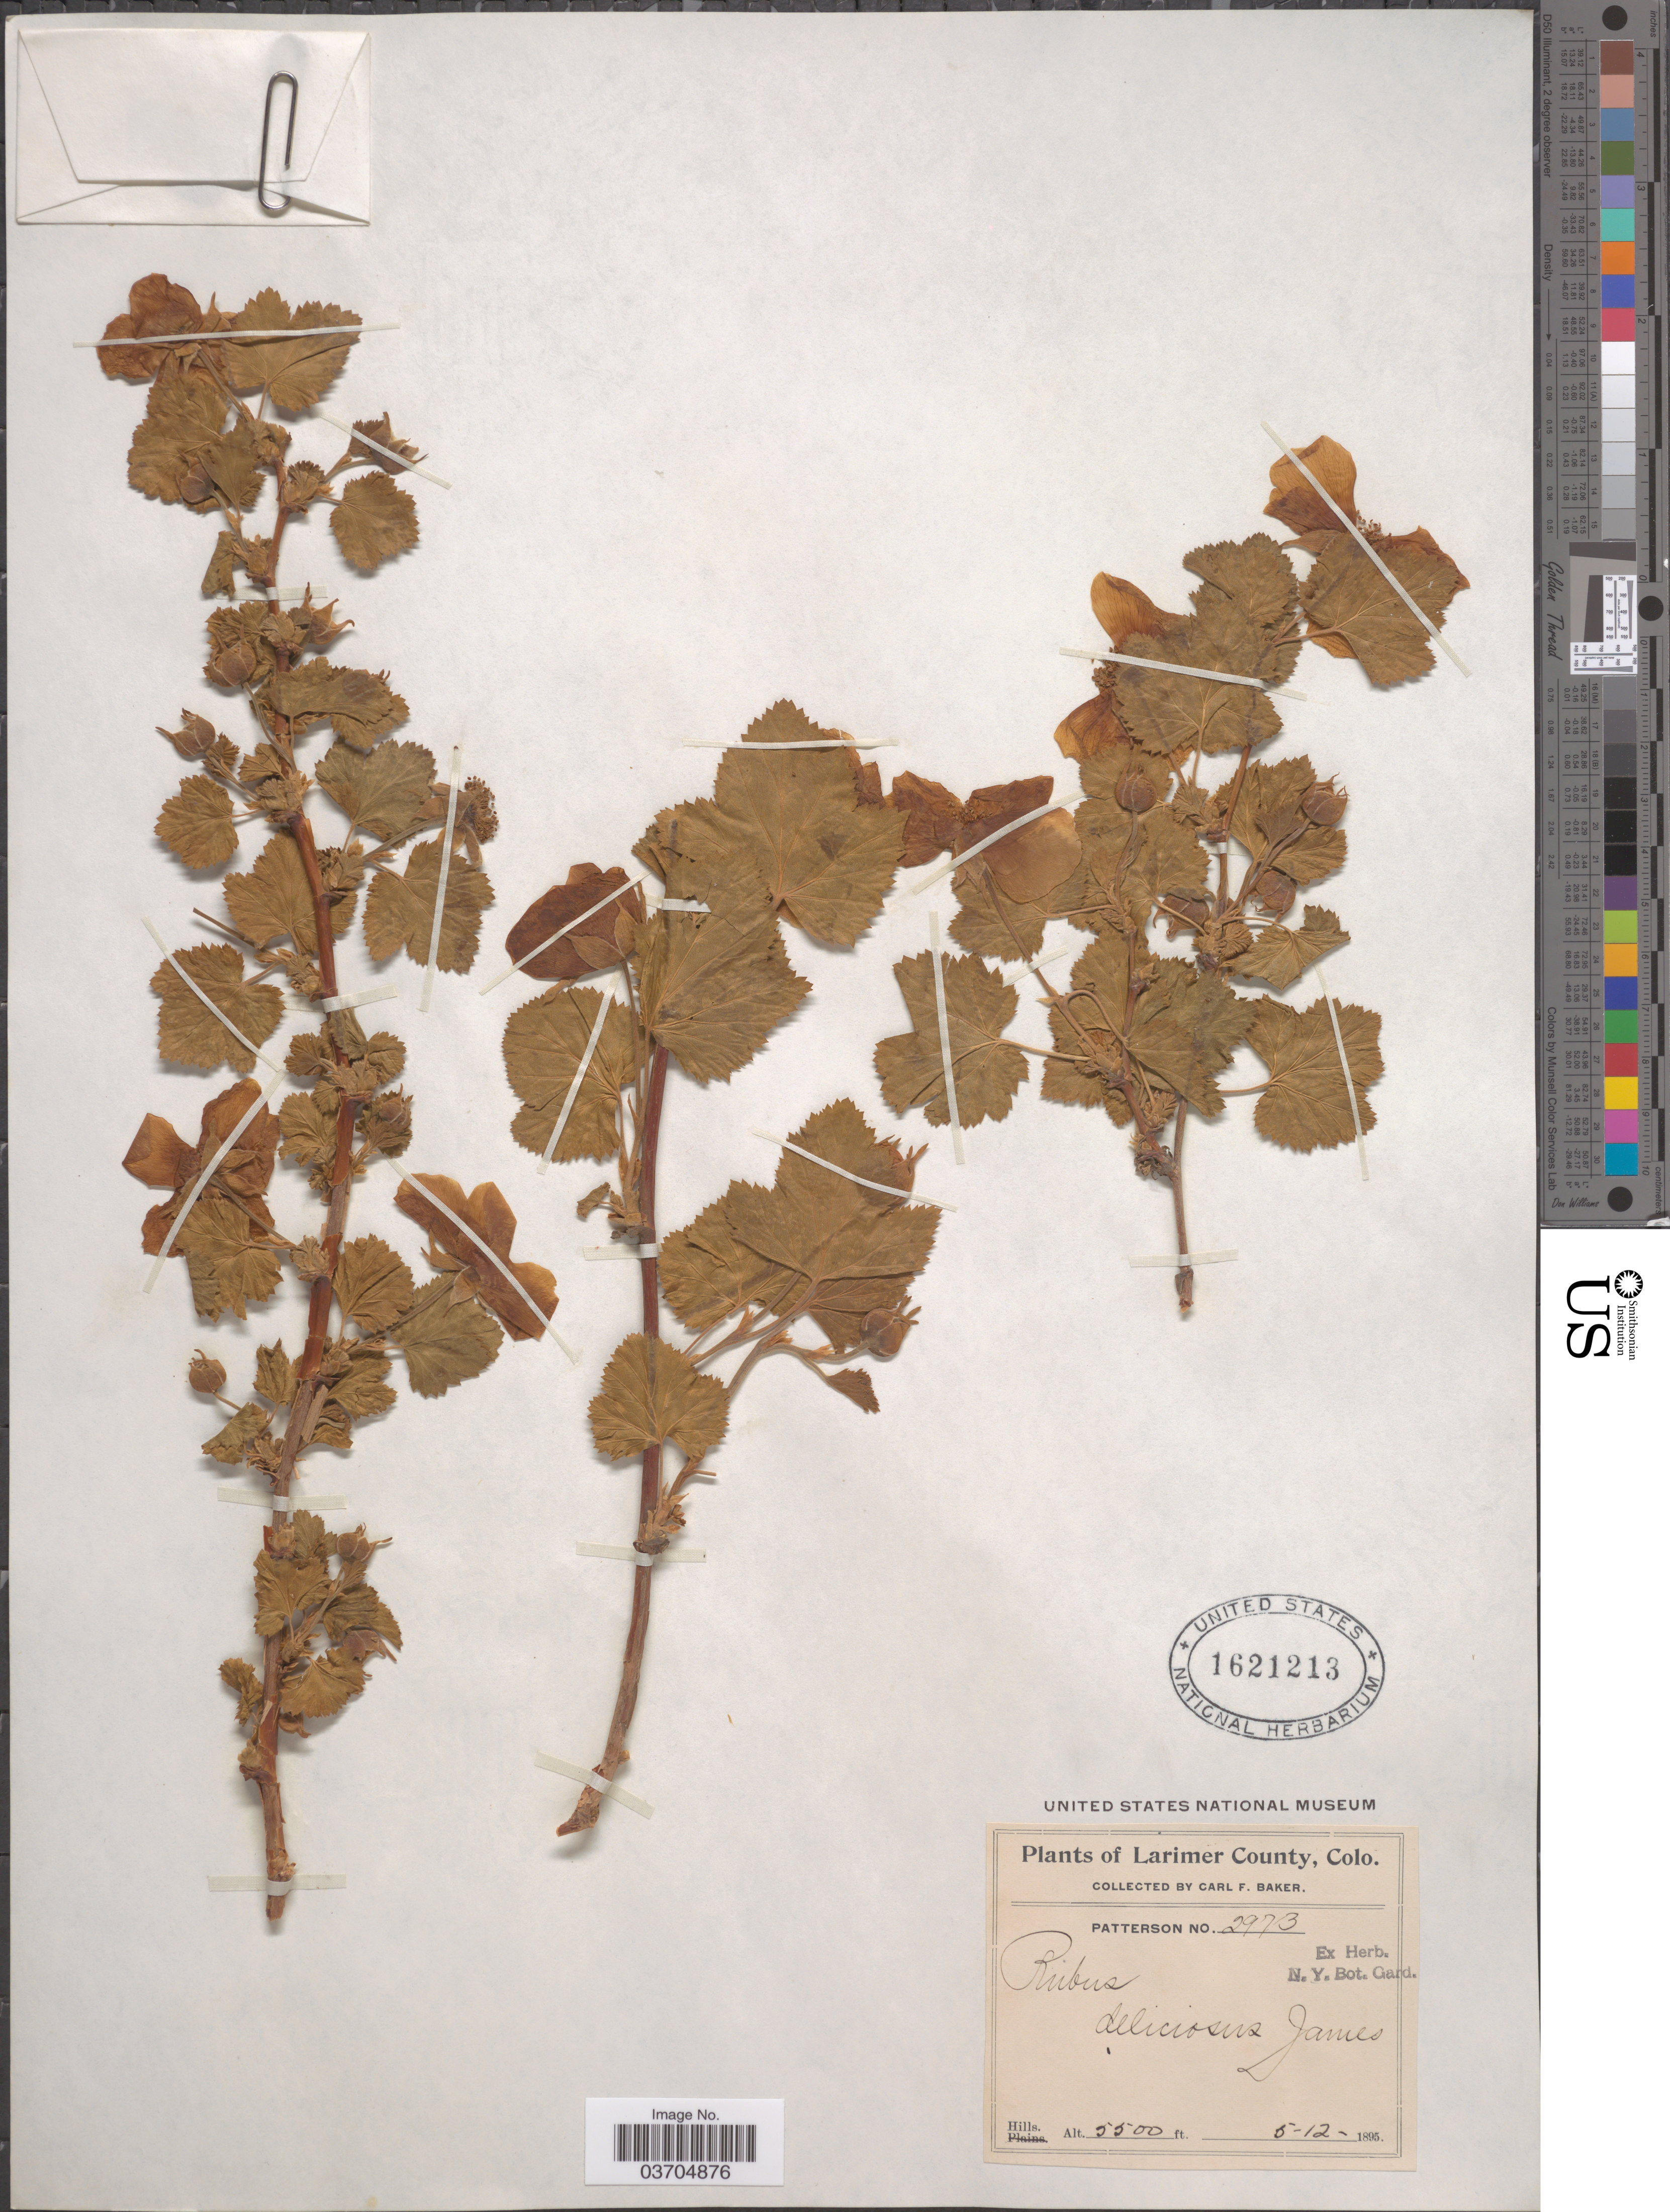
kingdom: Plantae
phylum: Tracheophyta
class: Magnoliopsida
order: Rosales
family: Rosaceae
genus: Rubus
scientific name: Rubus deliciosus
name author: Torr.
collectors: C. F. Baker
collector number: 2973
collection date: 1895-05-12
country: United States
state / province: Colorado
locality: Larimer County.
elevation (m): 1676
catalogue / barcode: US 1621213